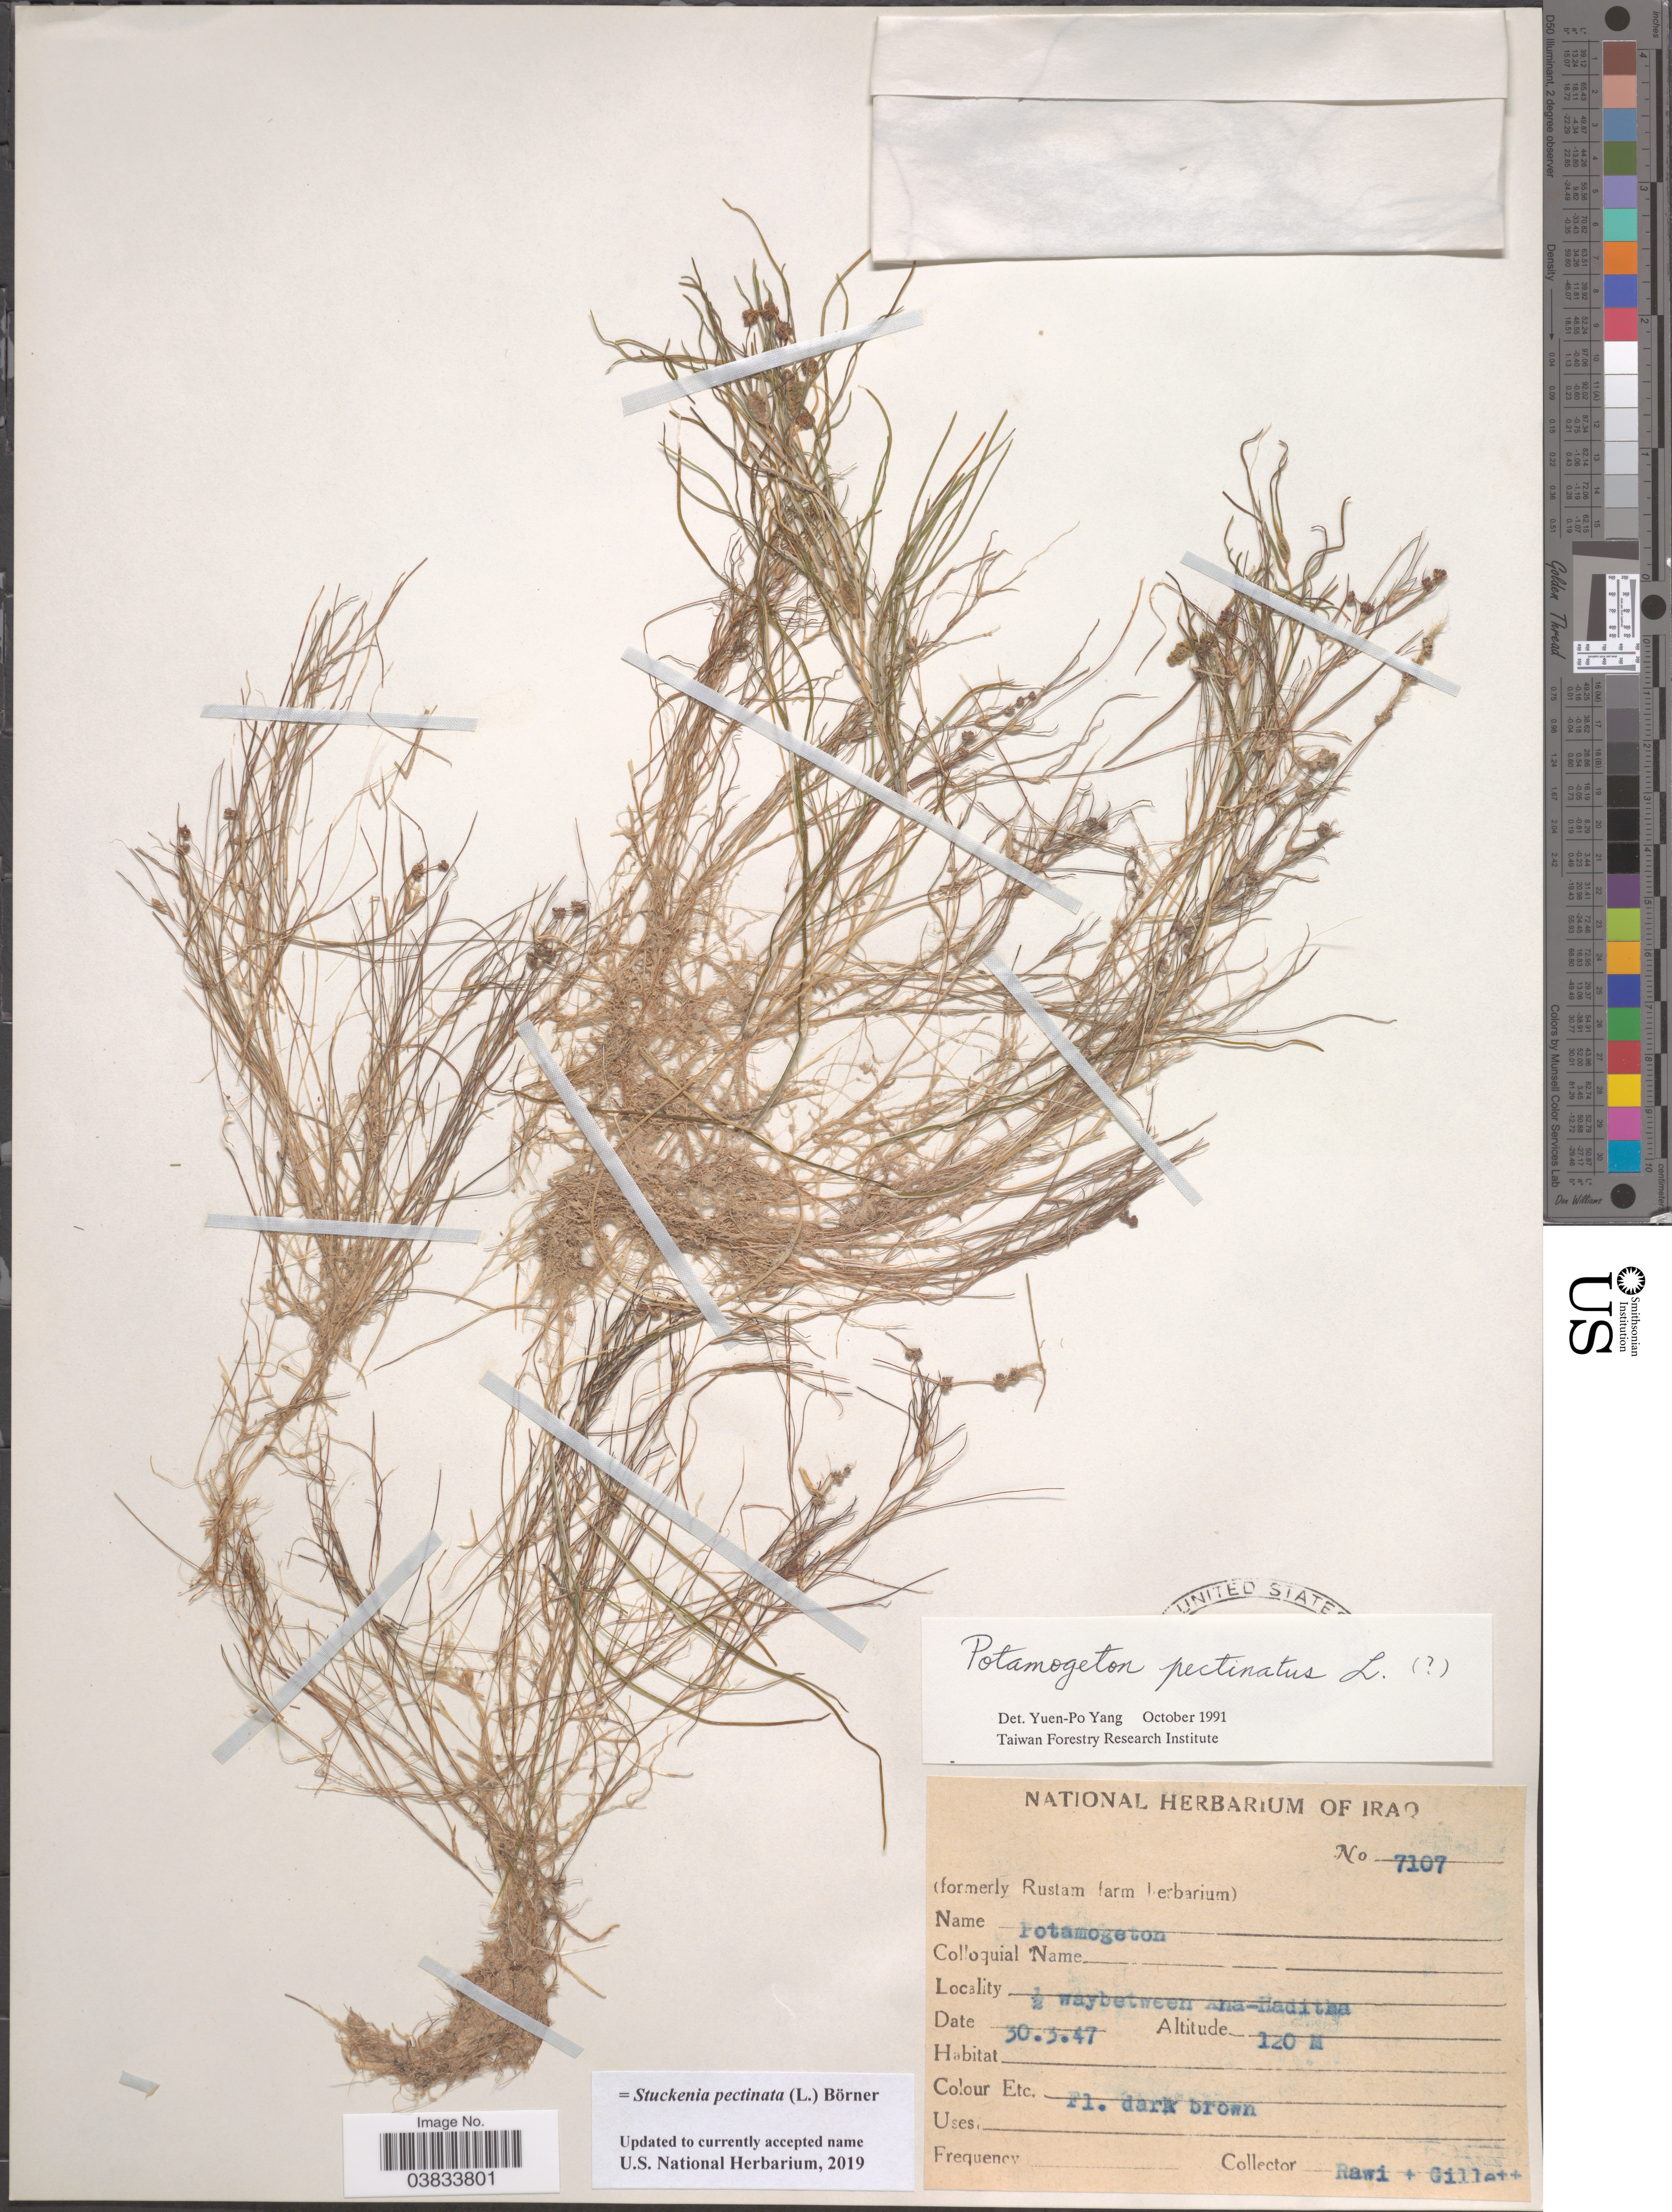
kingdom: Plantae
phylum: Tracheophyta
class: Liliopsida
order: Alismatales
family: Potamogetonaceae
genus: Stuckenia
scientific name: Stuckenia pectinata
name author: (L.) Börner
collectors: -. Rawi & Gillett, --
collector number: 7107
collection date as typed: Transcribed d/m/y: 30/3/47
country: Iraq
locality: ½ way between Ana-Haditha.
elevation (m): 120